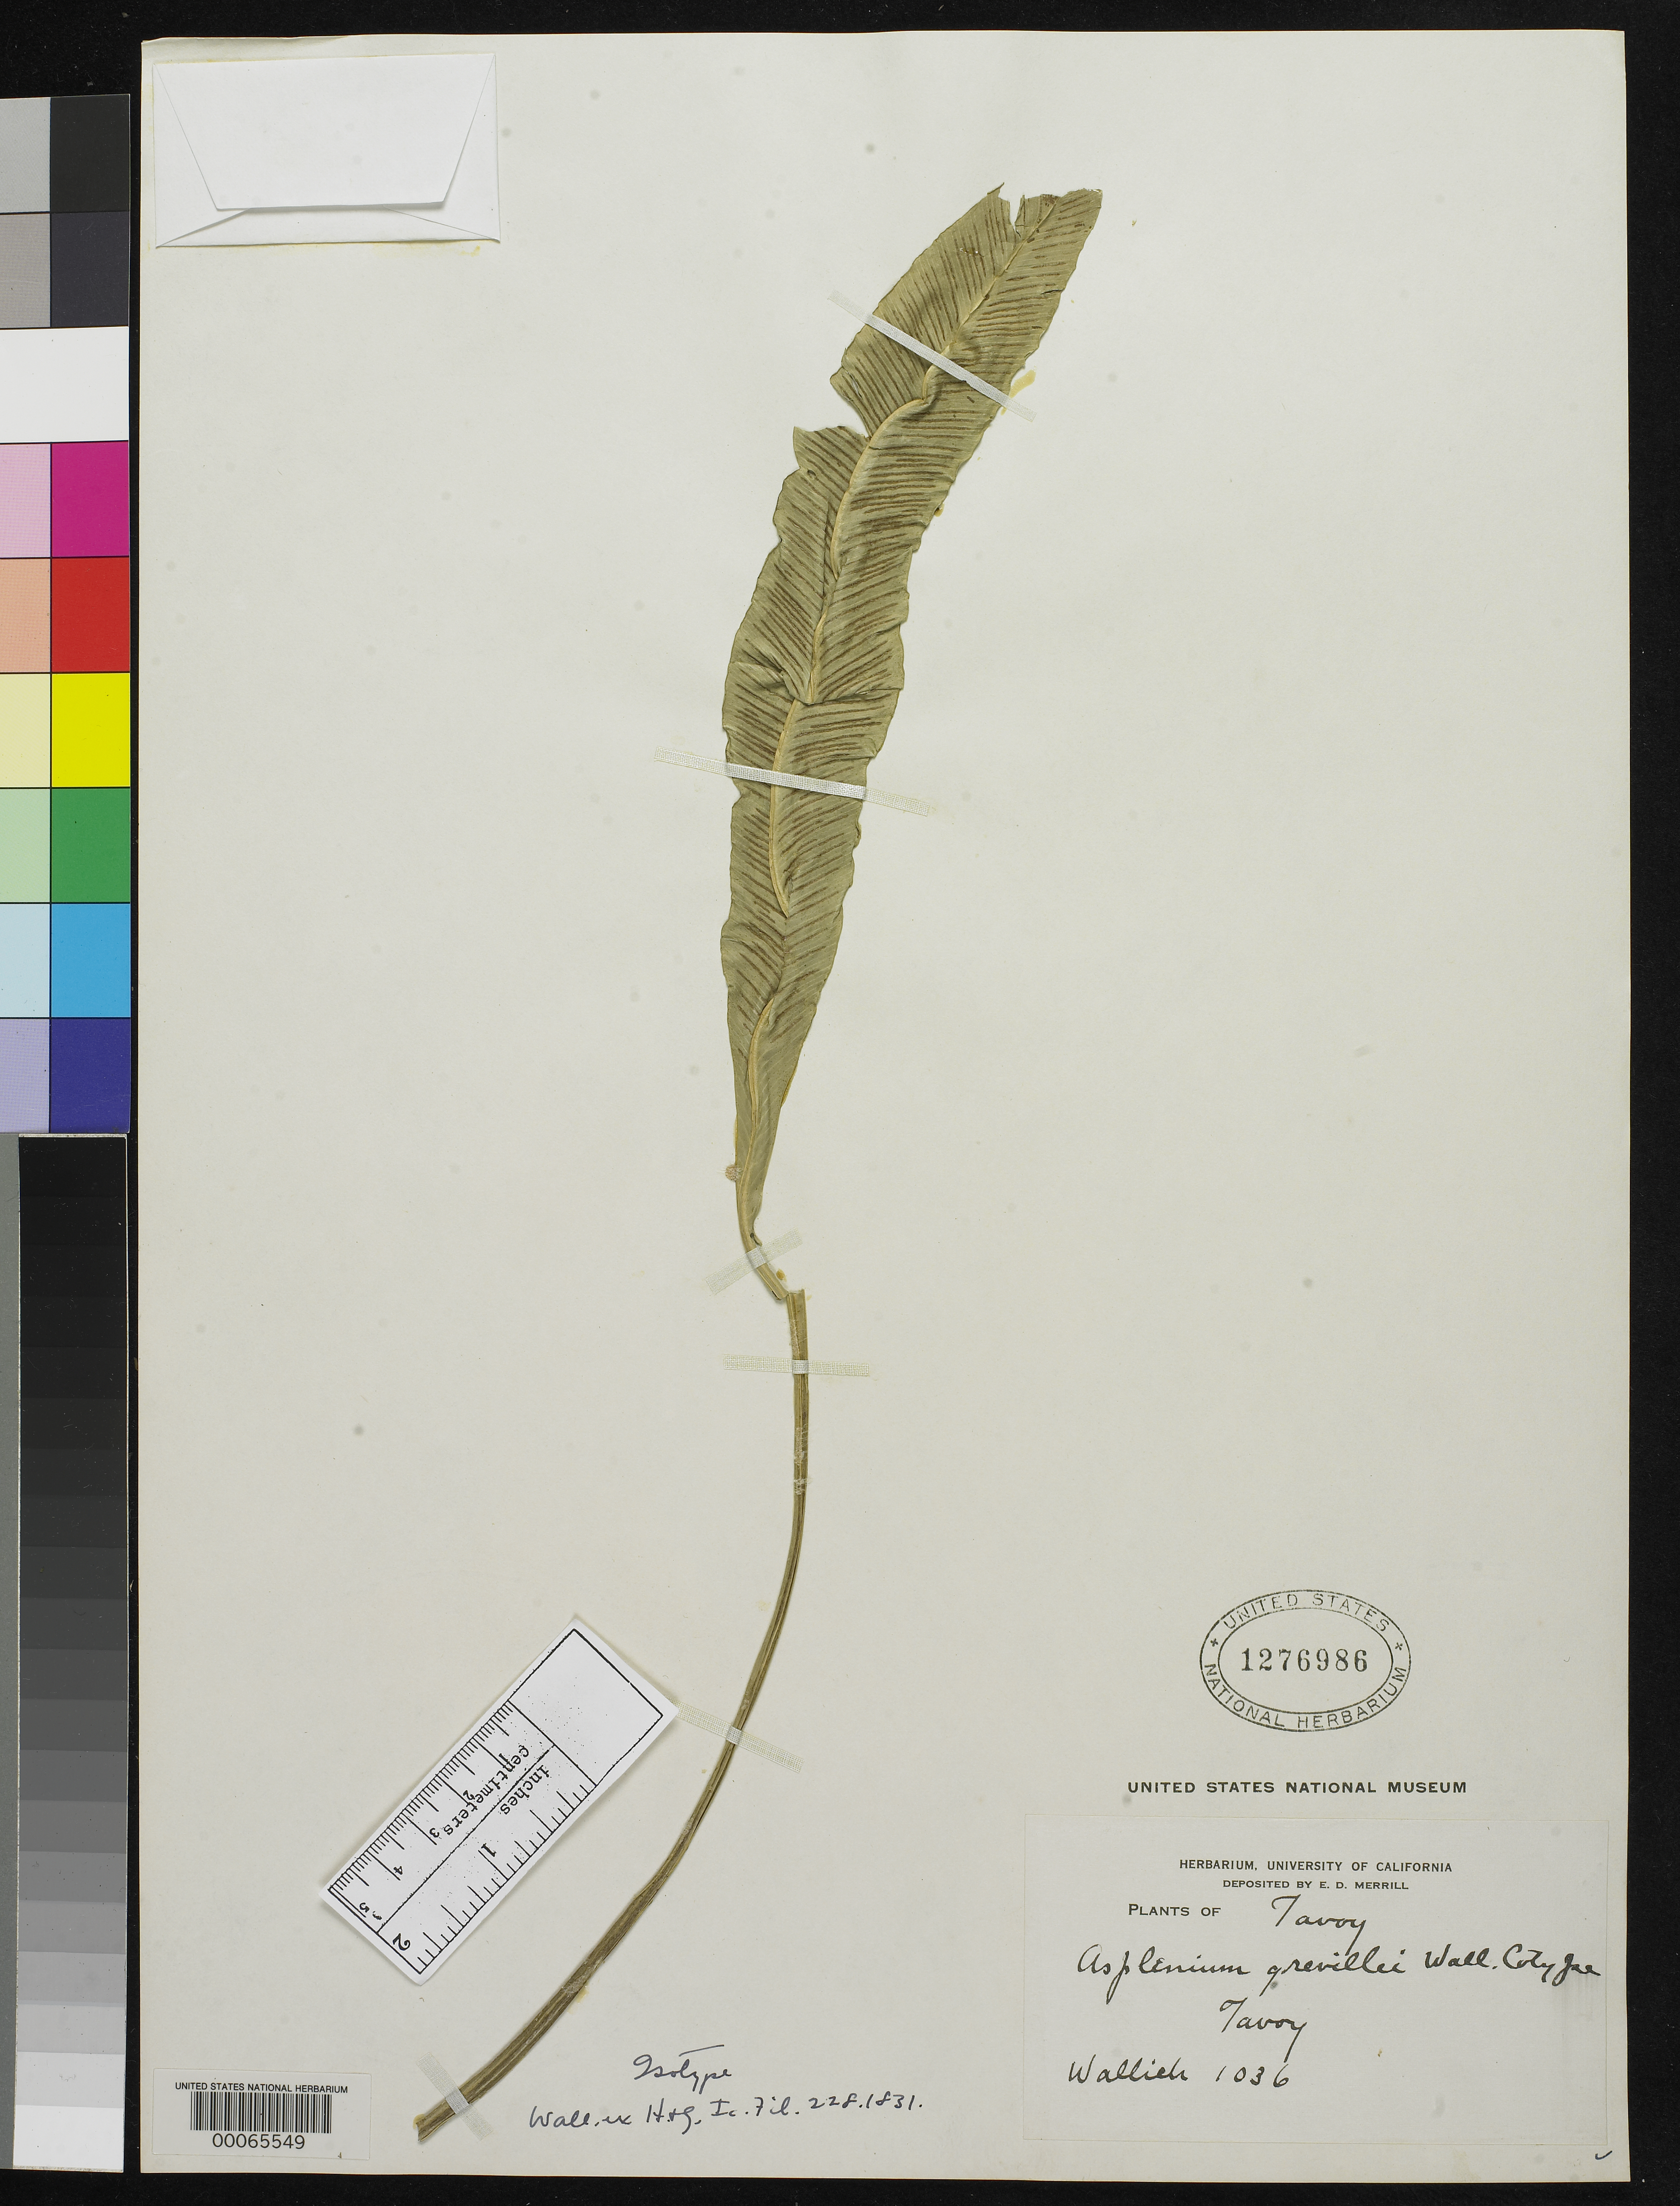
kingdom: Plantae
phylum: Tracheophyta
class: Polypodiopsida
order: Polypodiales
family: Aspleniaceae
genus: Asplenium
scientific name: Asplenium grevillei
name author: Wall. ex Hook. & Grev.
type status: Type Collection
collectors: N. Wallich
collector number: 1036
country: India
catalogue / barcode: US 1276986